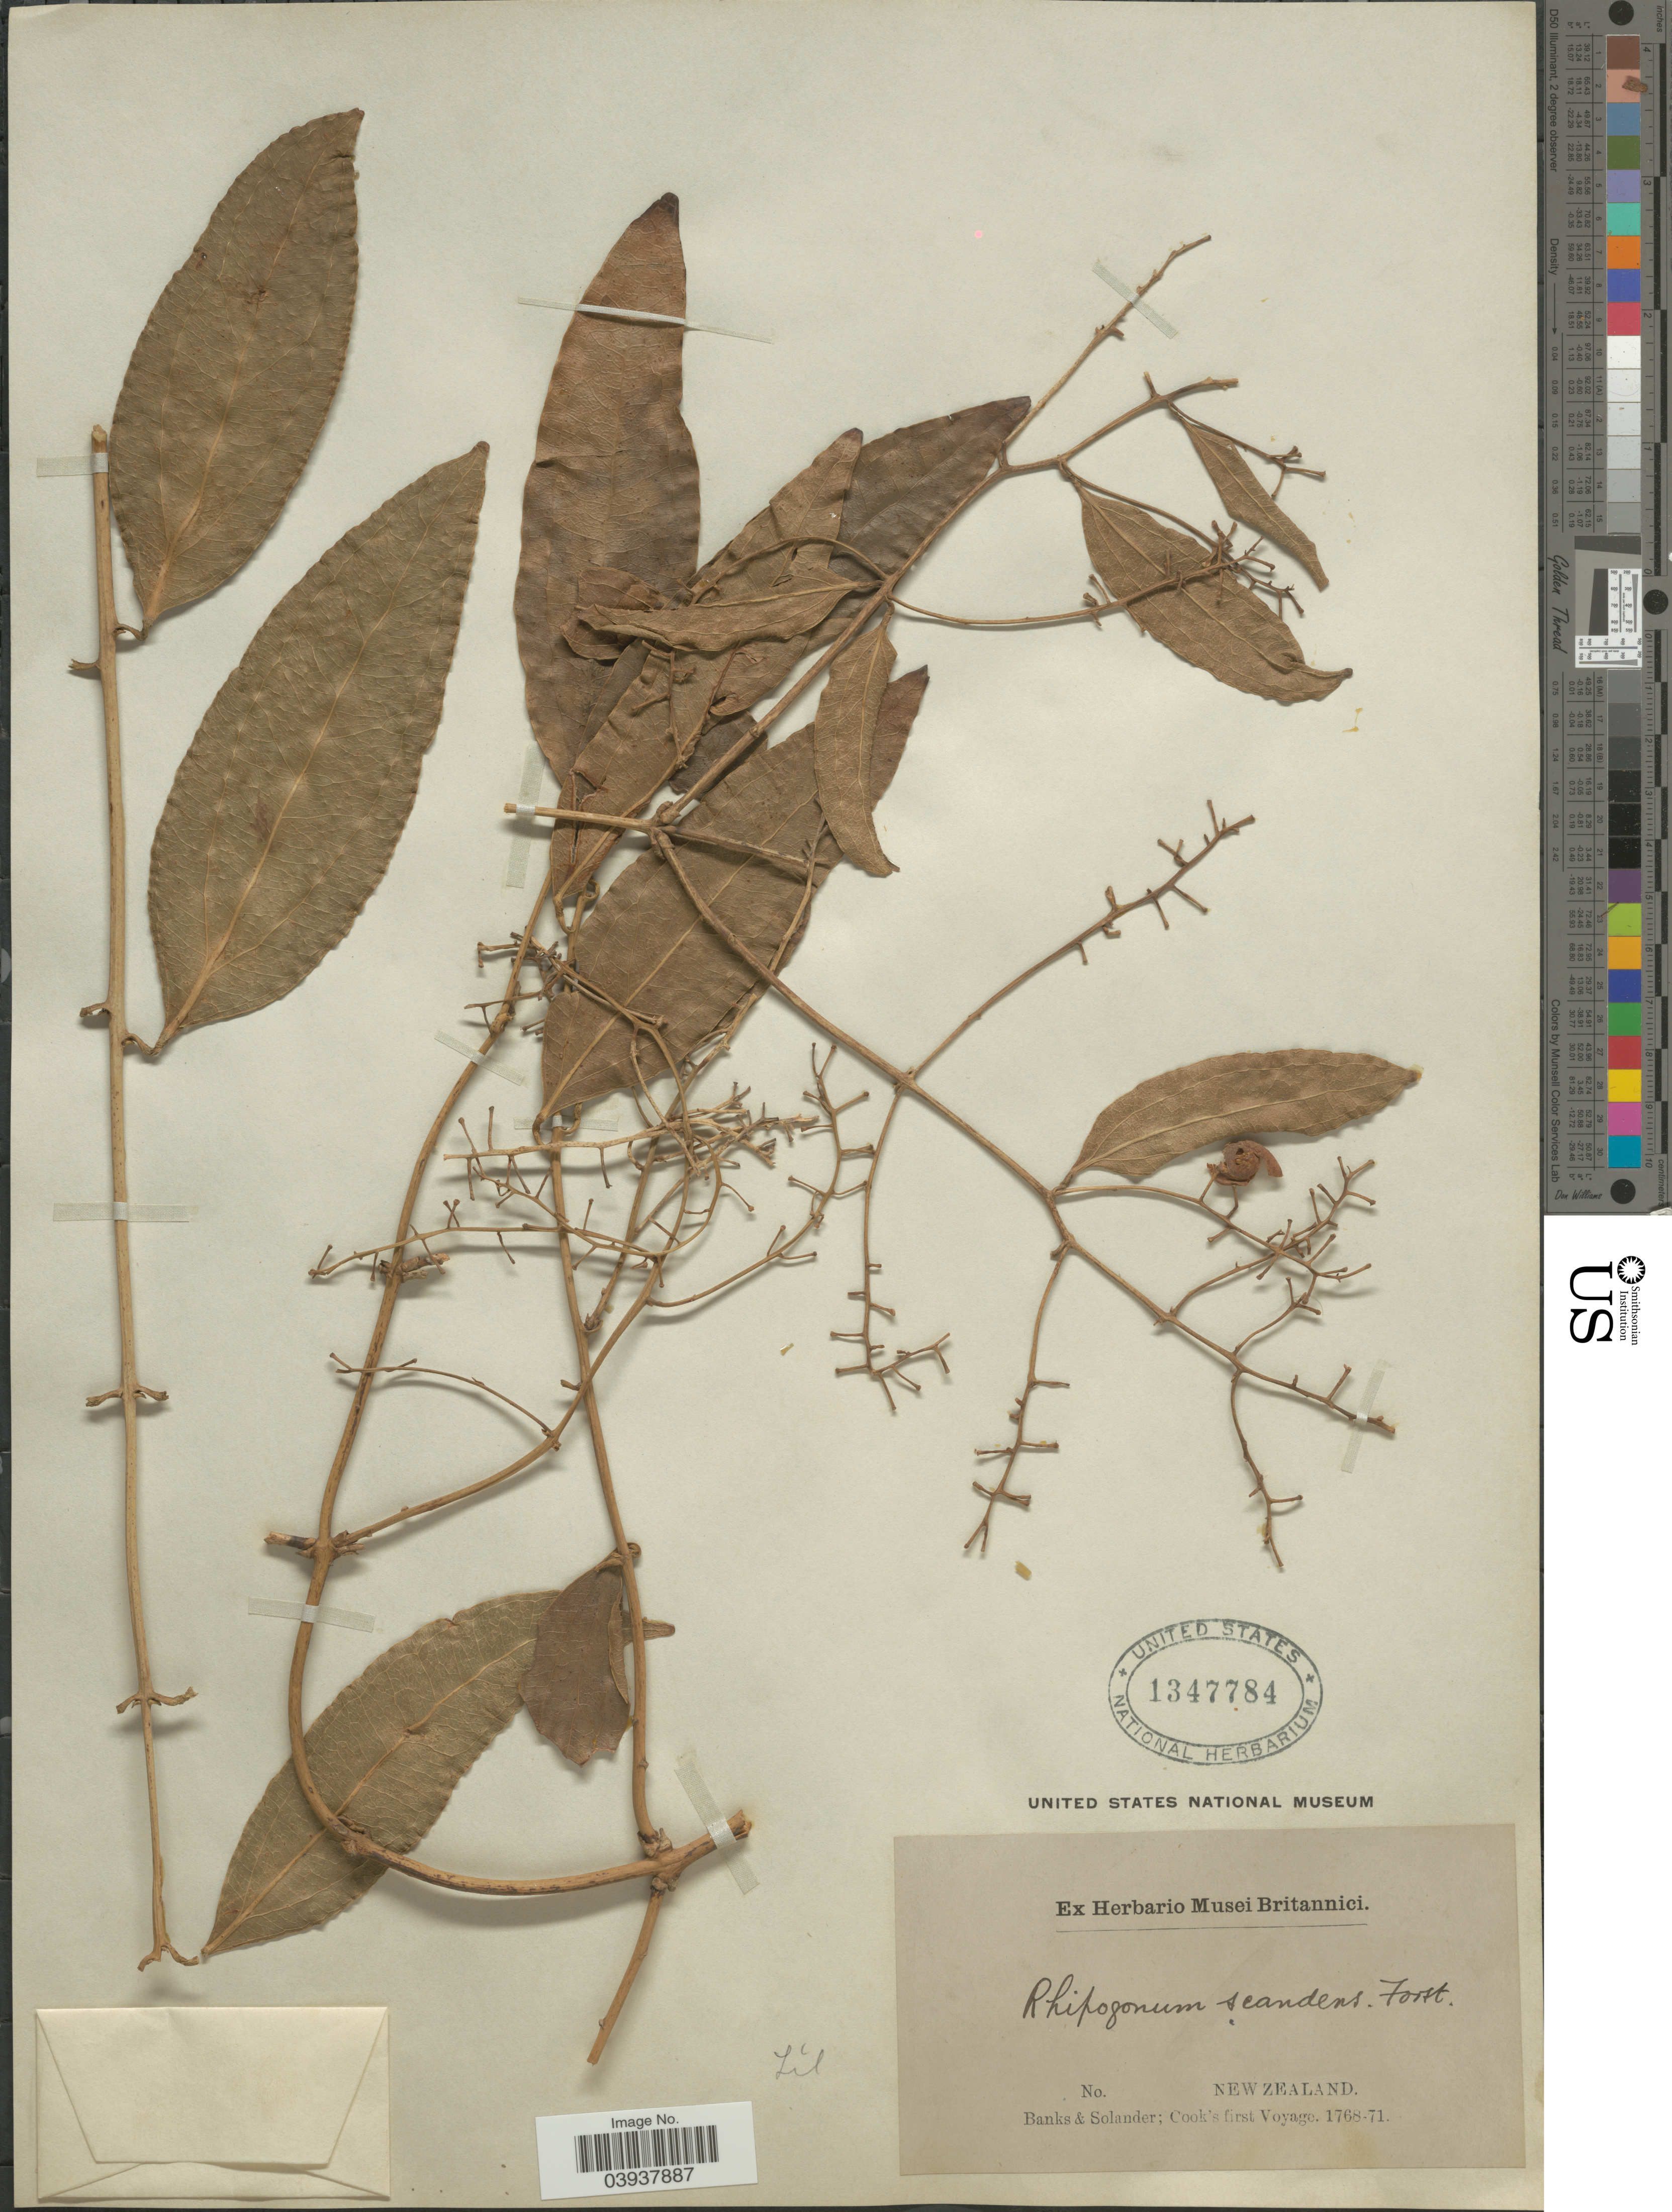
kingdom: Plantae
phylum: Tracheophyta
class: Liliopsida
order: Liliales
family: Ripogonaceae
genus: Rhipogonum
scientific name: Rhipogonum scandens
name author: J.R. Forst. & G. Forst.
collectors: -- Banks & -- Solander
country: New Zealand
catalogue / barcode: US 1347784